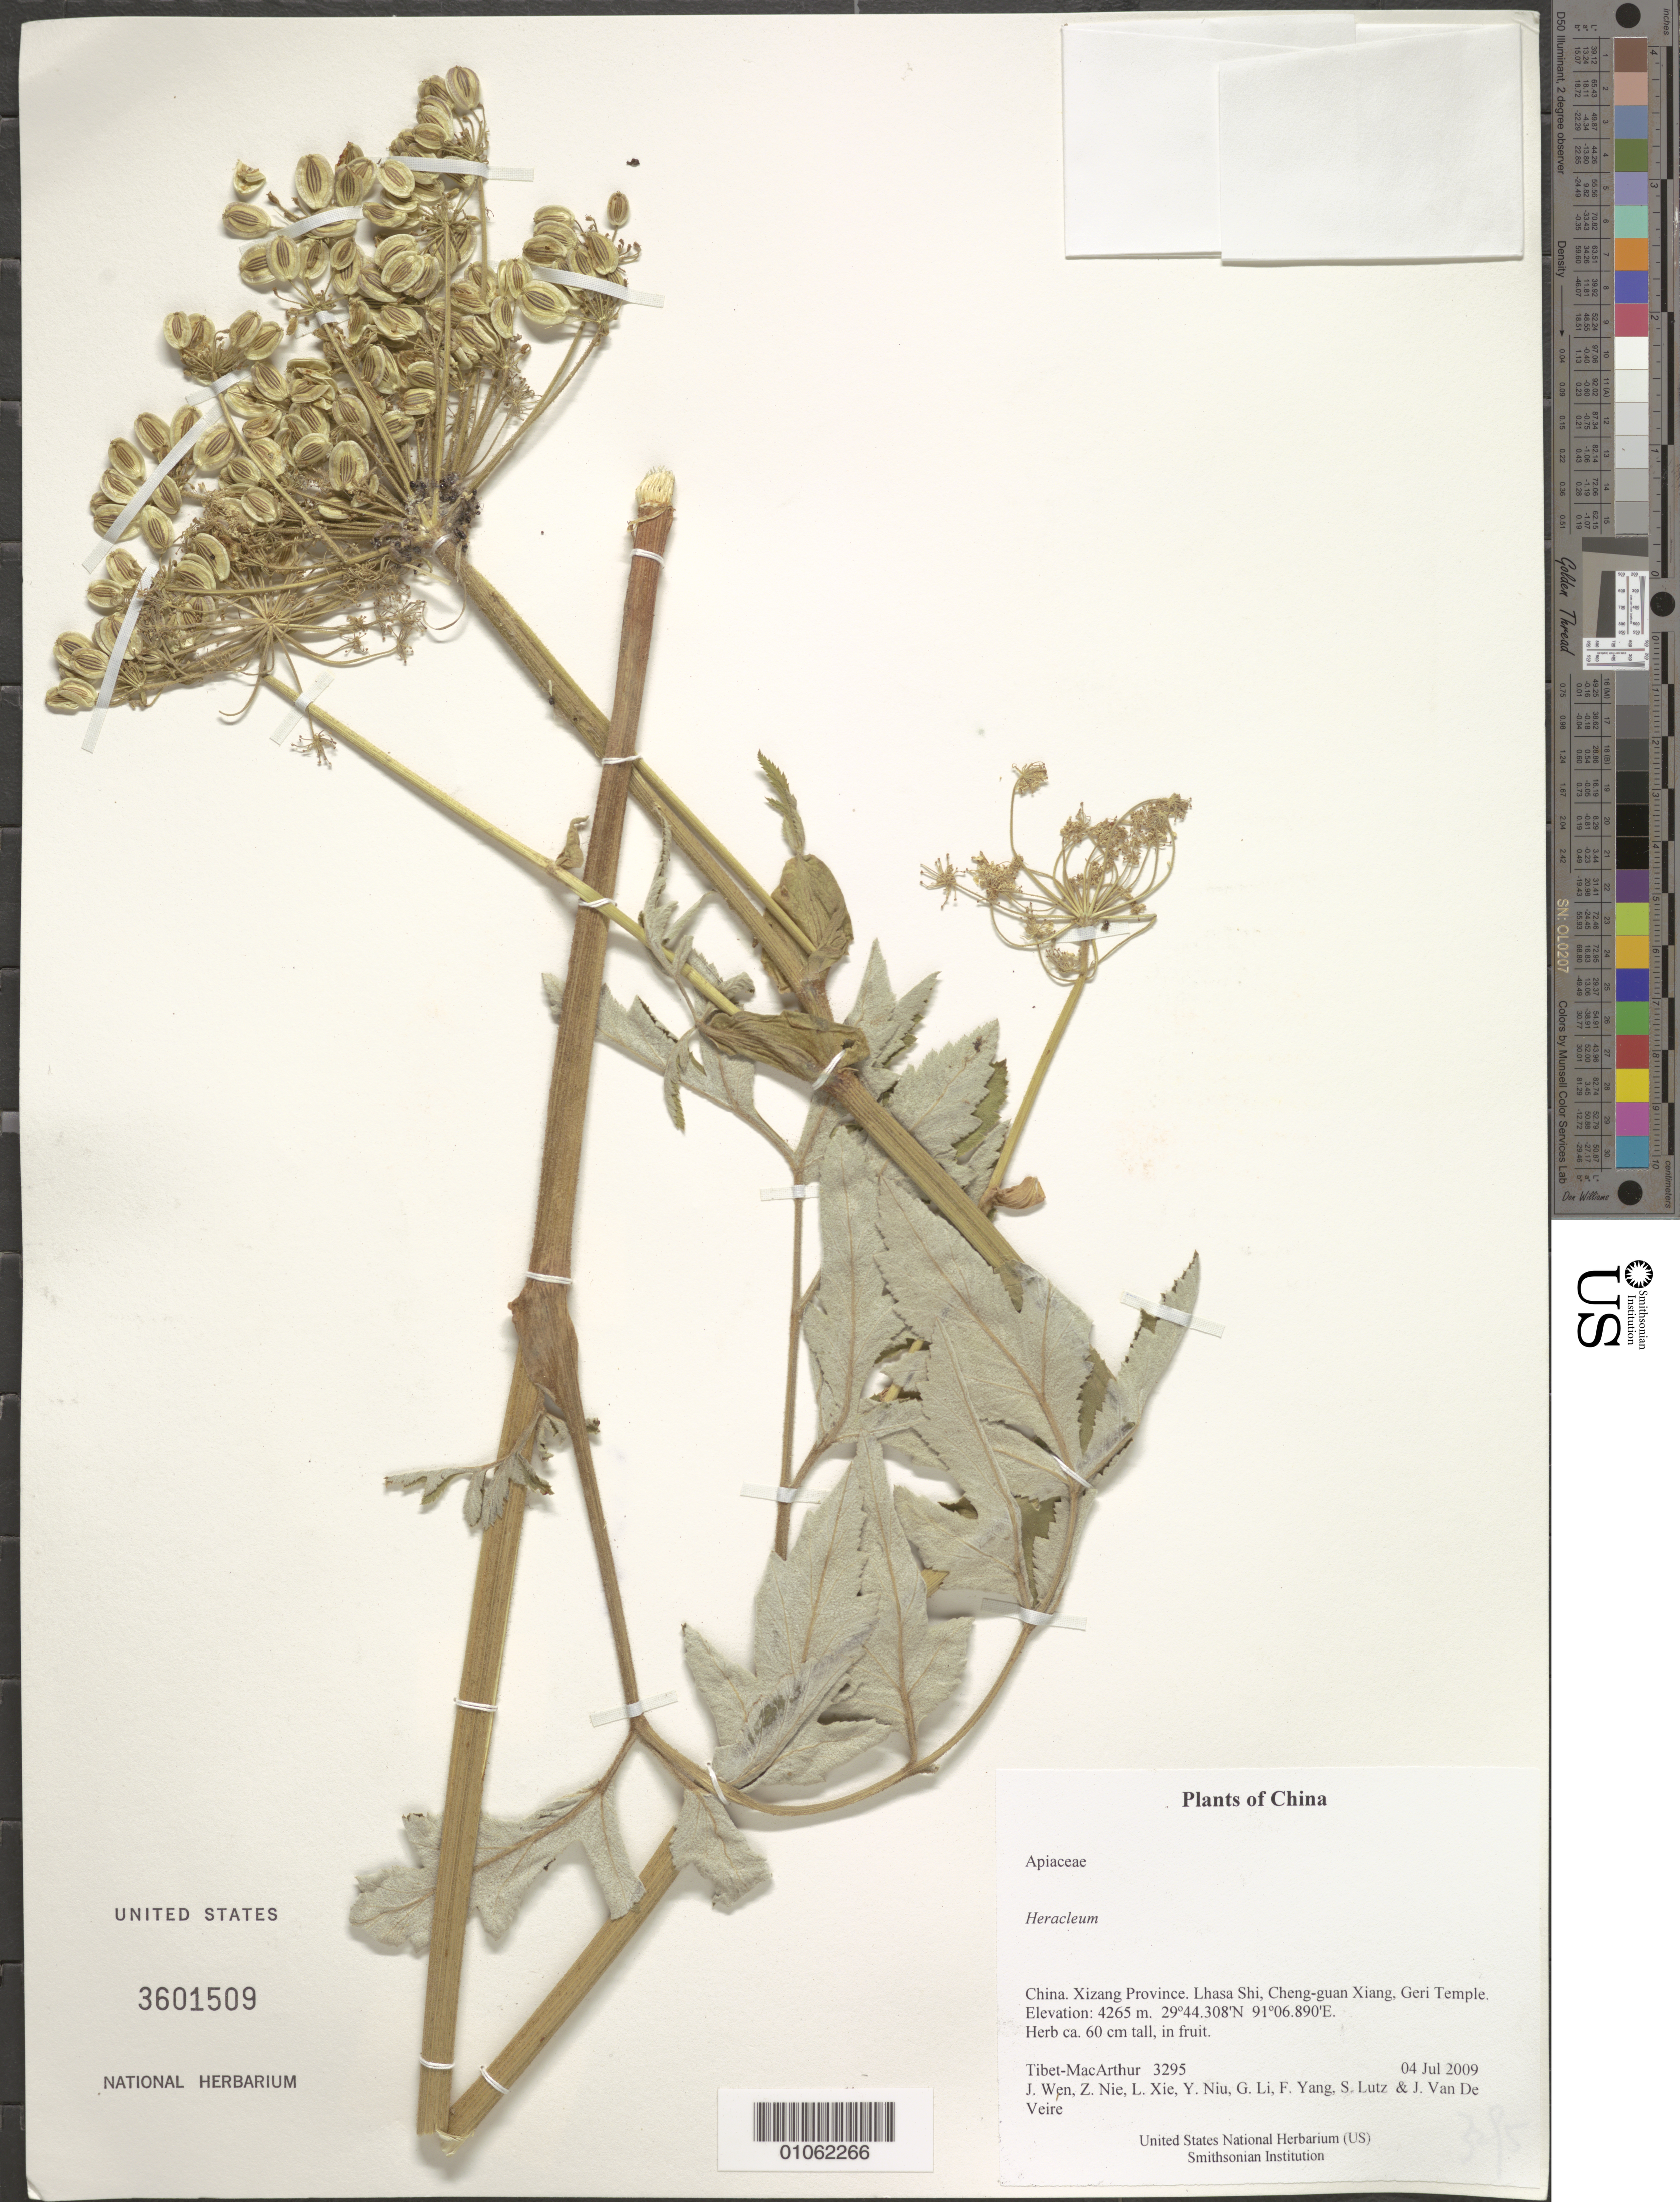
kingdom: Plantae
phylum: Tracheophyta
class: Magnoliopsida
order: Apiales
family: Apiaceae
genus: Heracleum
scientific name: Heracleum sp.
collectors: Tibet-MacArthur, J. Wen, Z. Nie, L. Xie, Y. Niu, G. Li, F. Yang, S. Lutz & J. Van De Veire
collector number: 3295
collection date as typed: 04 Jul 2009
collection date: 2009-07-04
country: China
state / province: Xizang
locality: Lhasa Shi, Cheng-guan Xiang, Geri Temple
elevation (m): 4265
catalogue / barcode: US 3601509